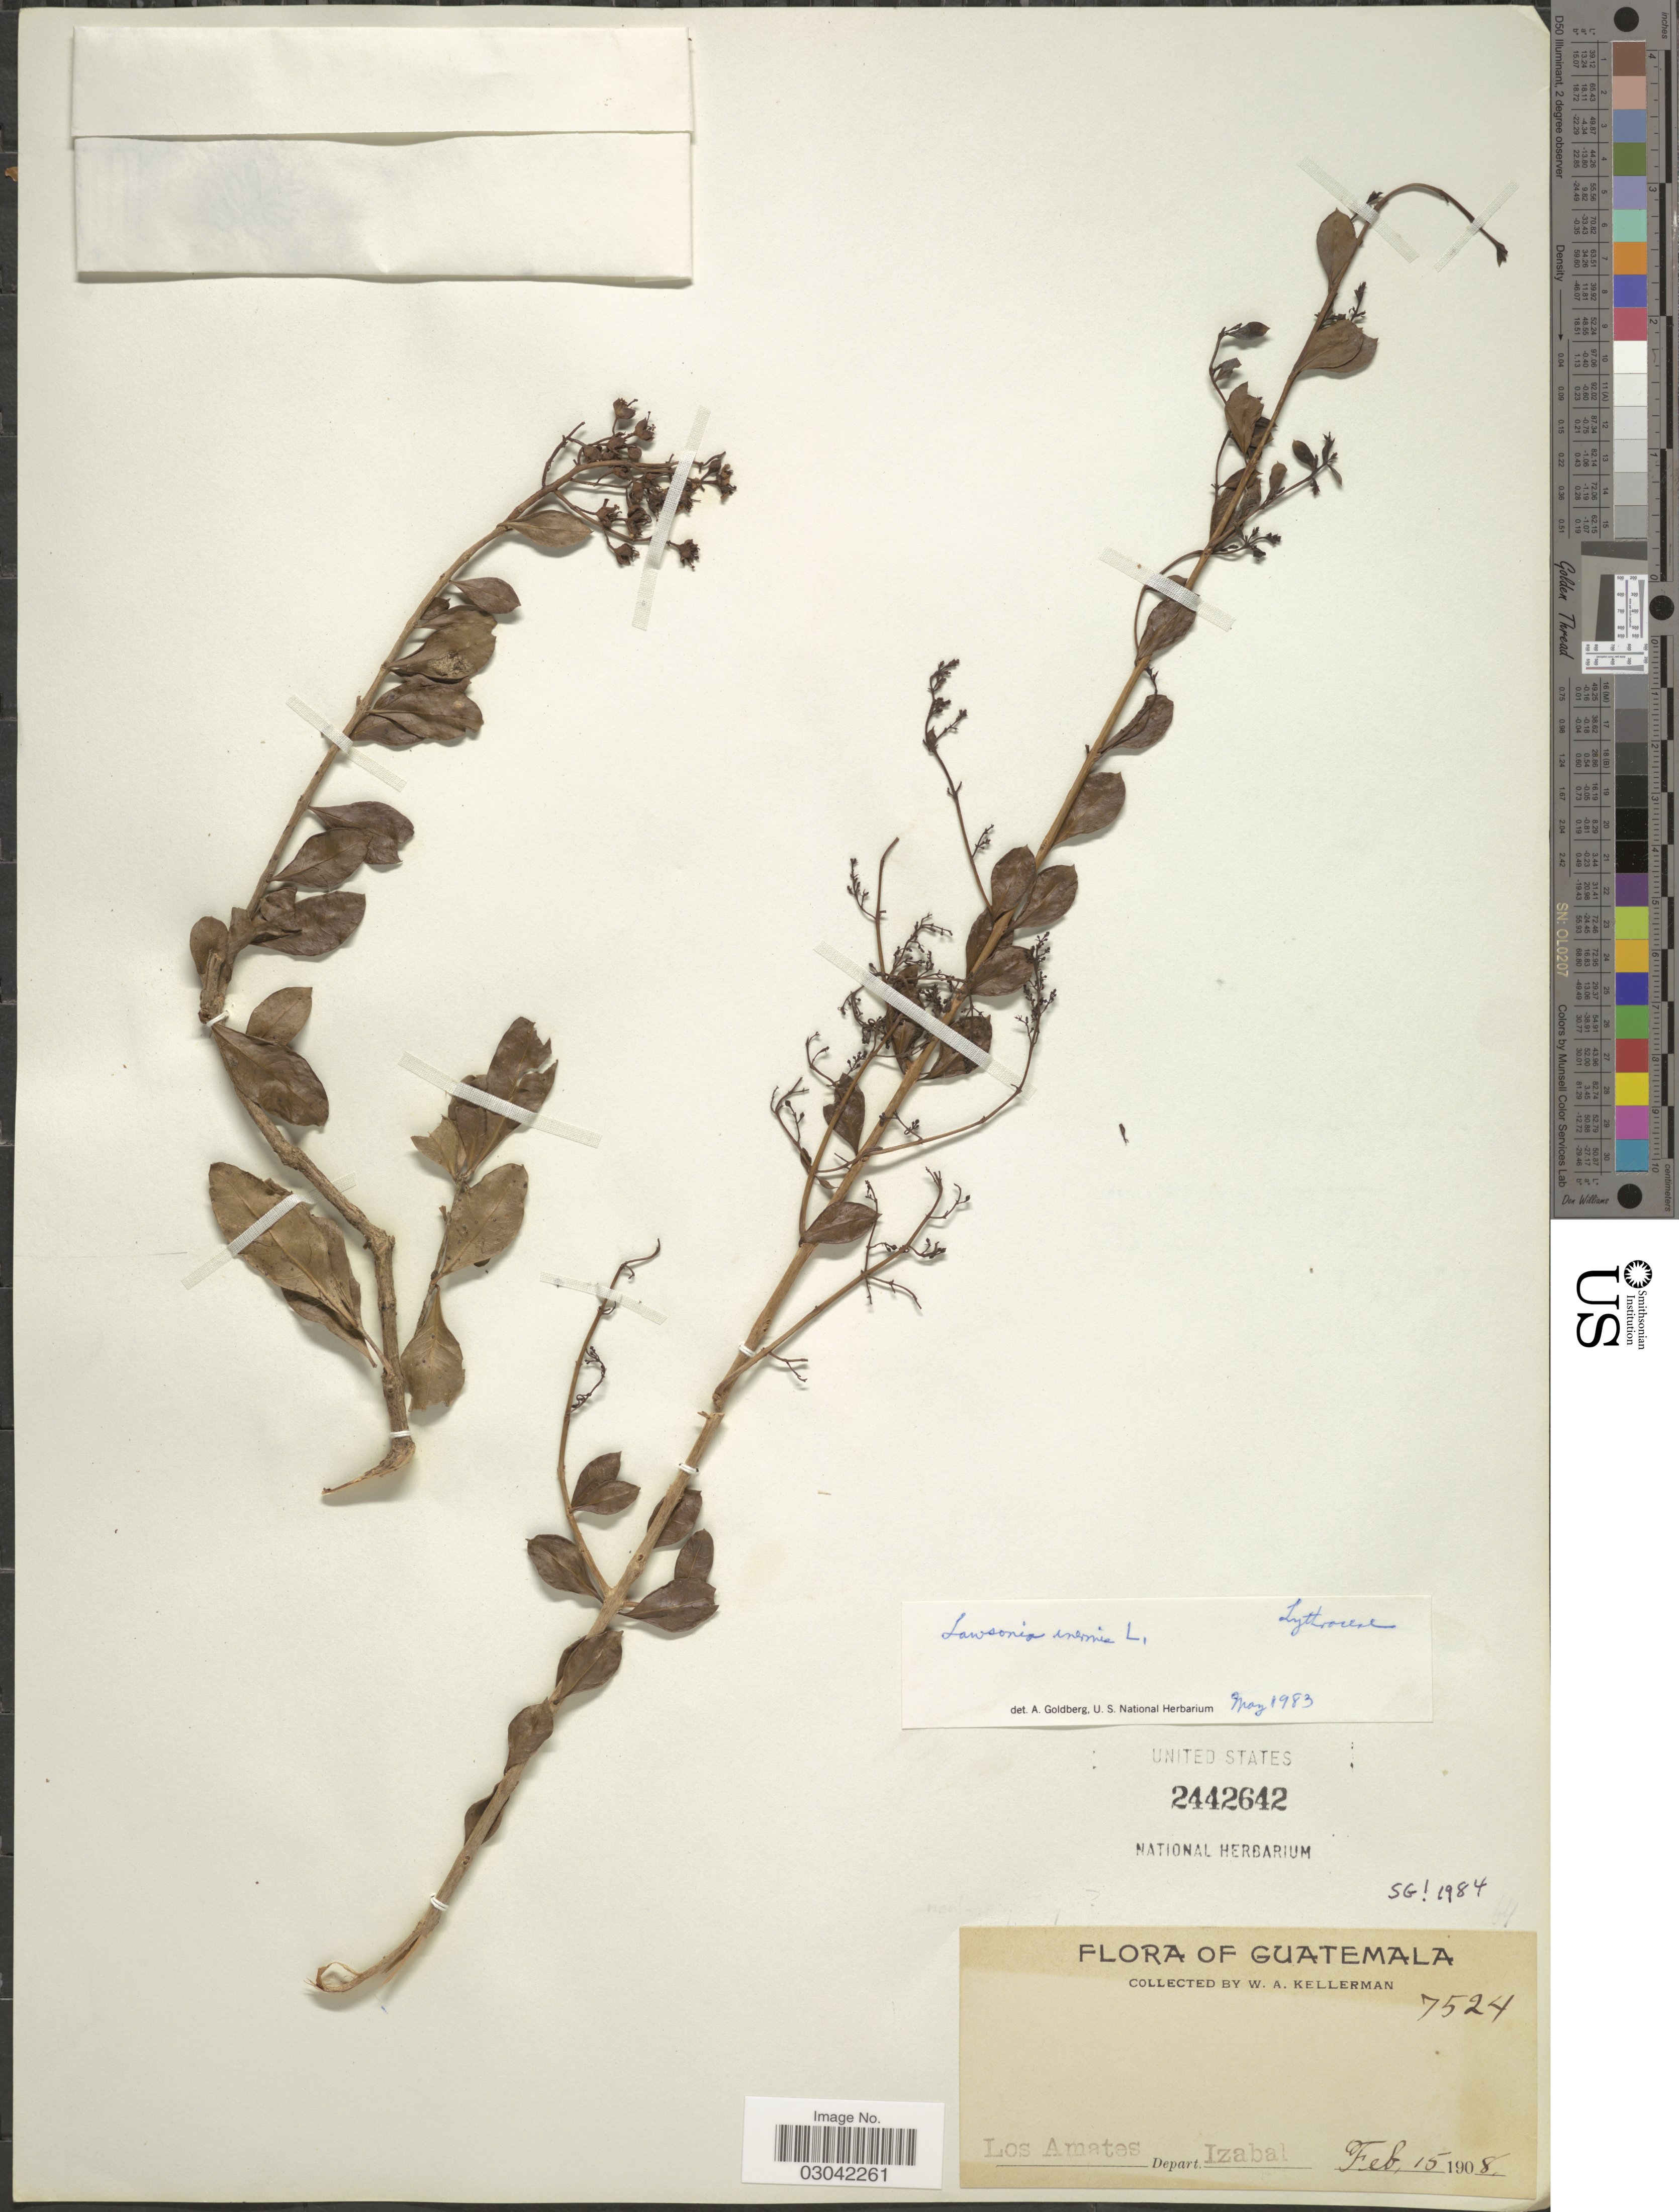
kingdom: Plantae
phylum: Tracheophyta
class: Magnoliopsida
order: Myrtales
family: Lythraceae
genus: Lawsonia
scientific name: Lawsonia inermis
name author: L.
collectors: W. Kellerman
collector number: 7524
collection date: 1908-02-15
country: Guatemala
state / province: Izabal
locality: Los Amates, Depart. Izabal.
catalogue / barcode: US 2442642